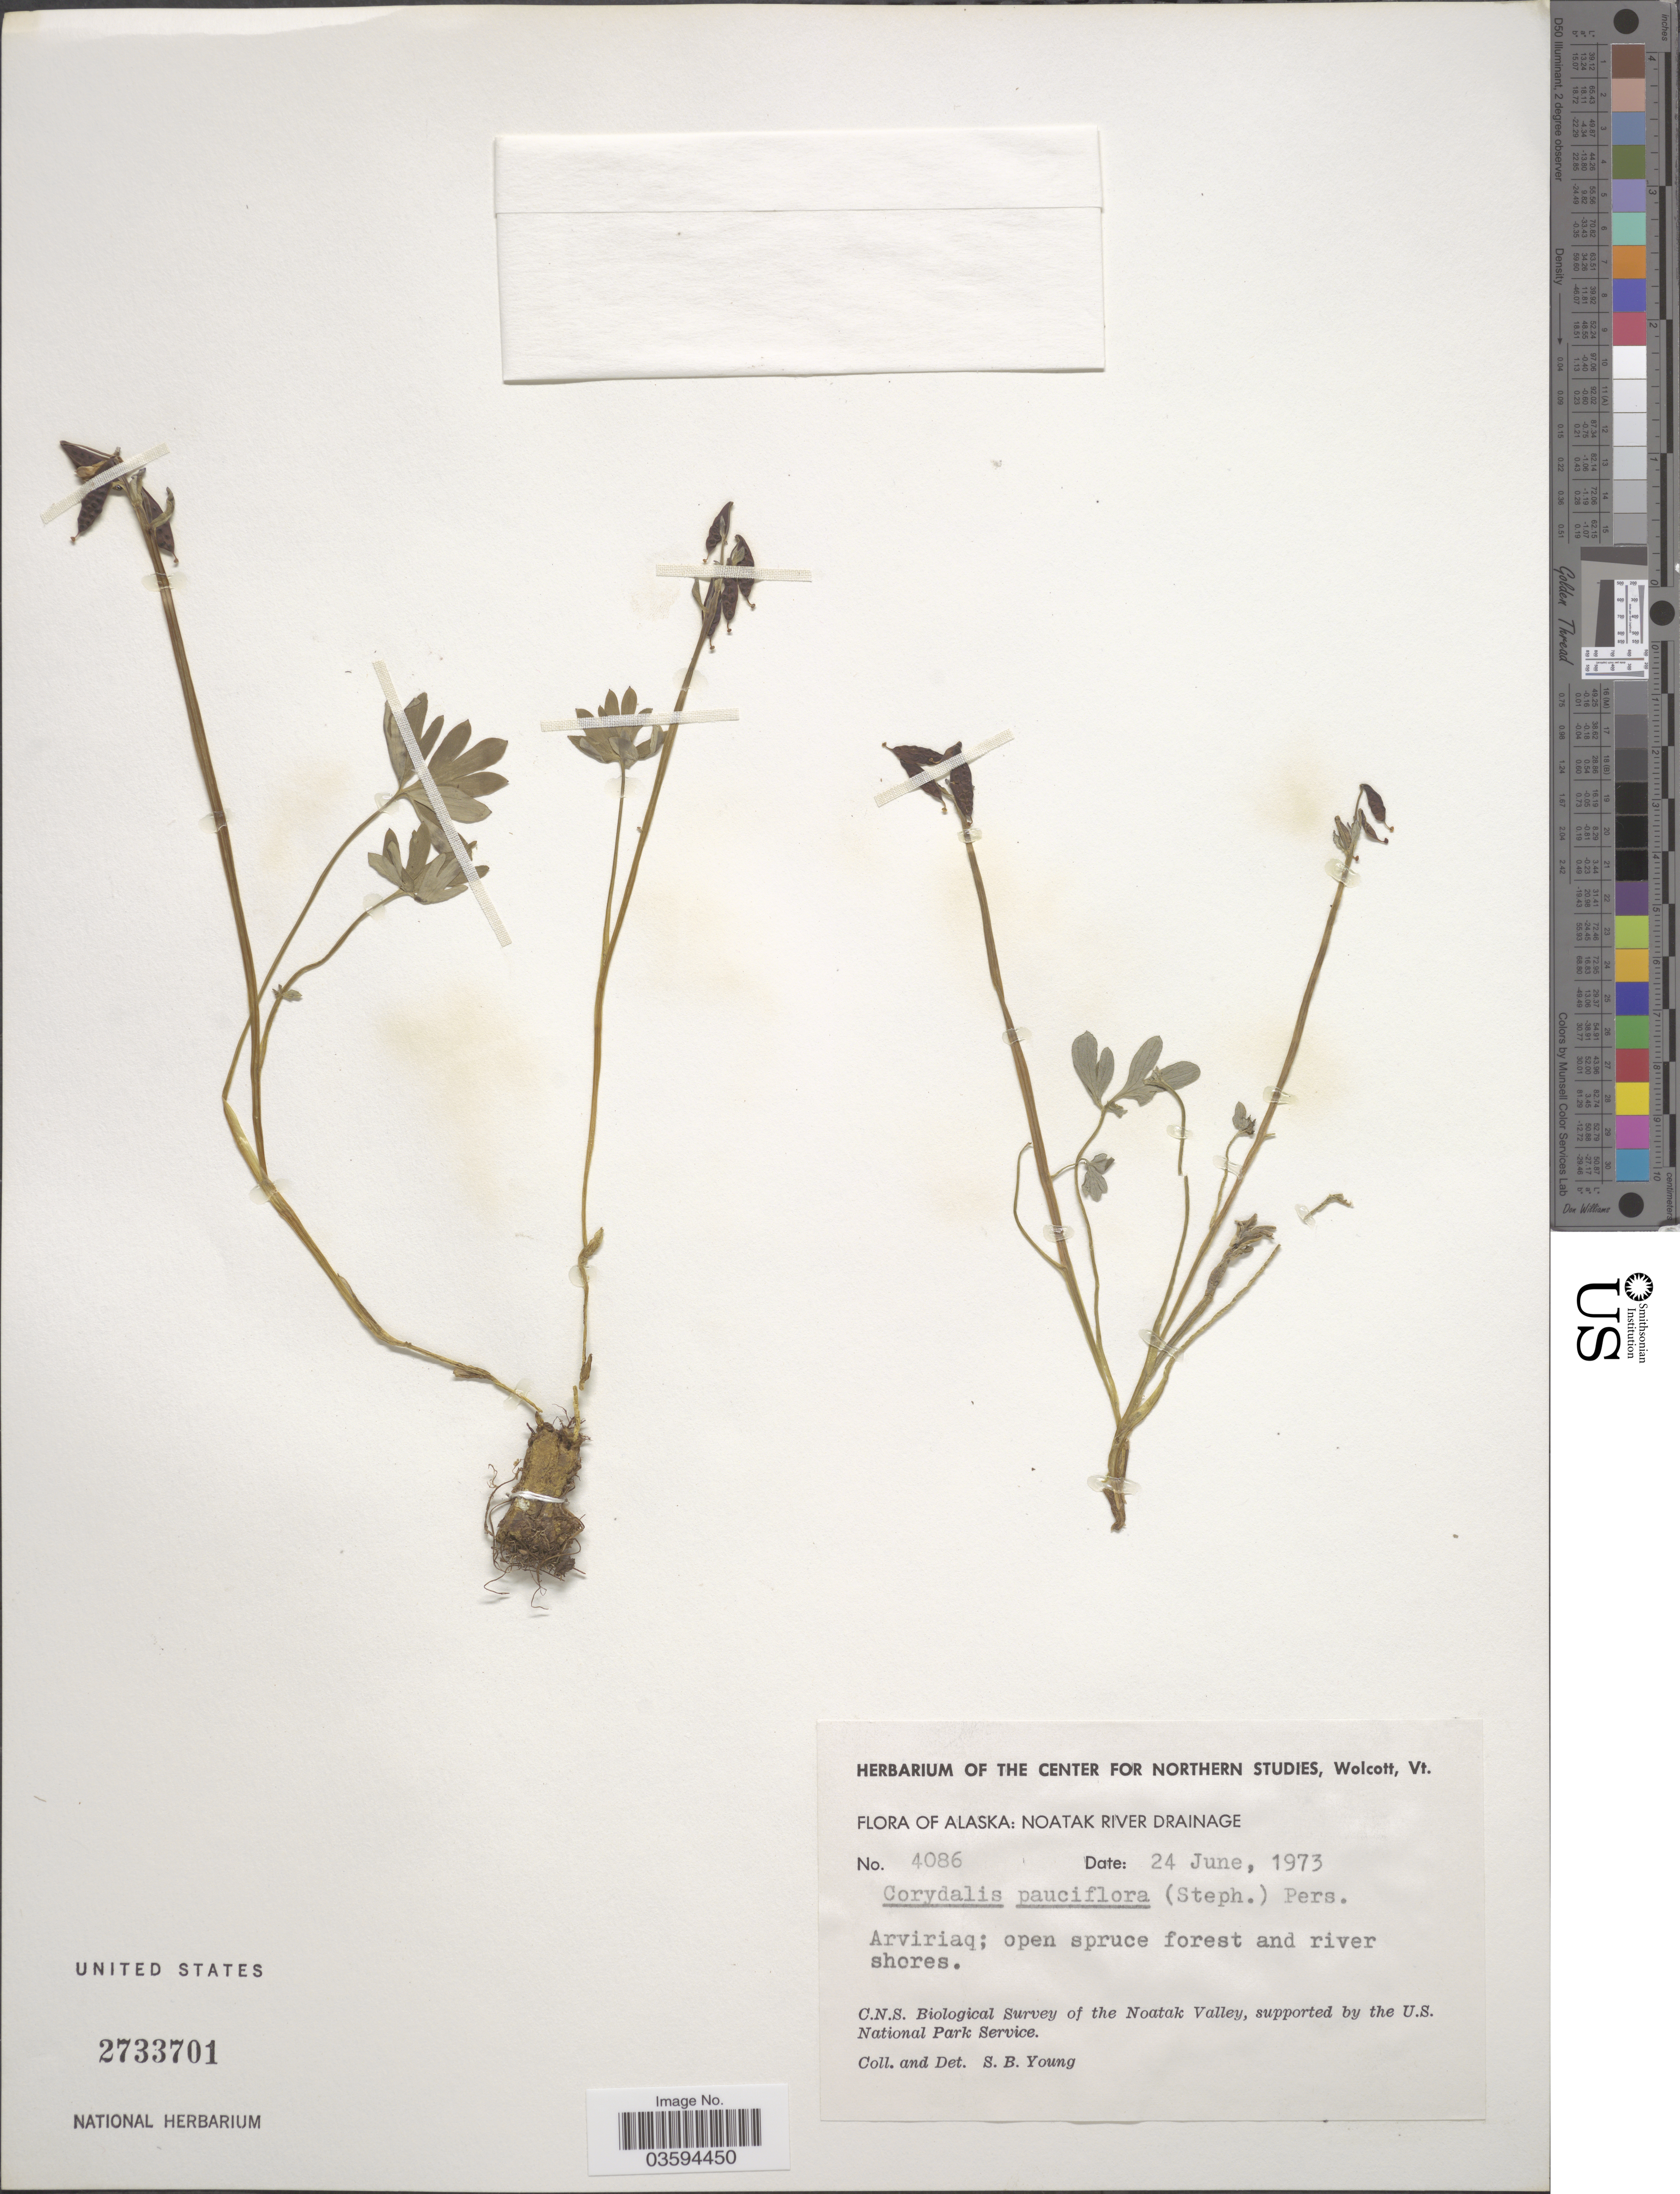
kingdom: Plantae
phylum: Tracheophyta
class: Magnoliopsida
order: Ranunculales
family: Papaveraceae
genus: Corydalis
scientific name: Corydalis pauciflora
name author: (Stephan) Pers.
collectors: S. Young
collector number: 4086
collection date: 1973-06-24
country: United States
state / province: Alaska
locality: Noatak River Drainage. Arviriaq. Noatak Valley.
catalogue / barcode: US 2733701